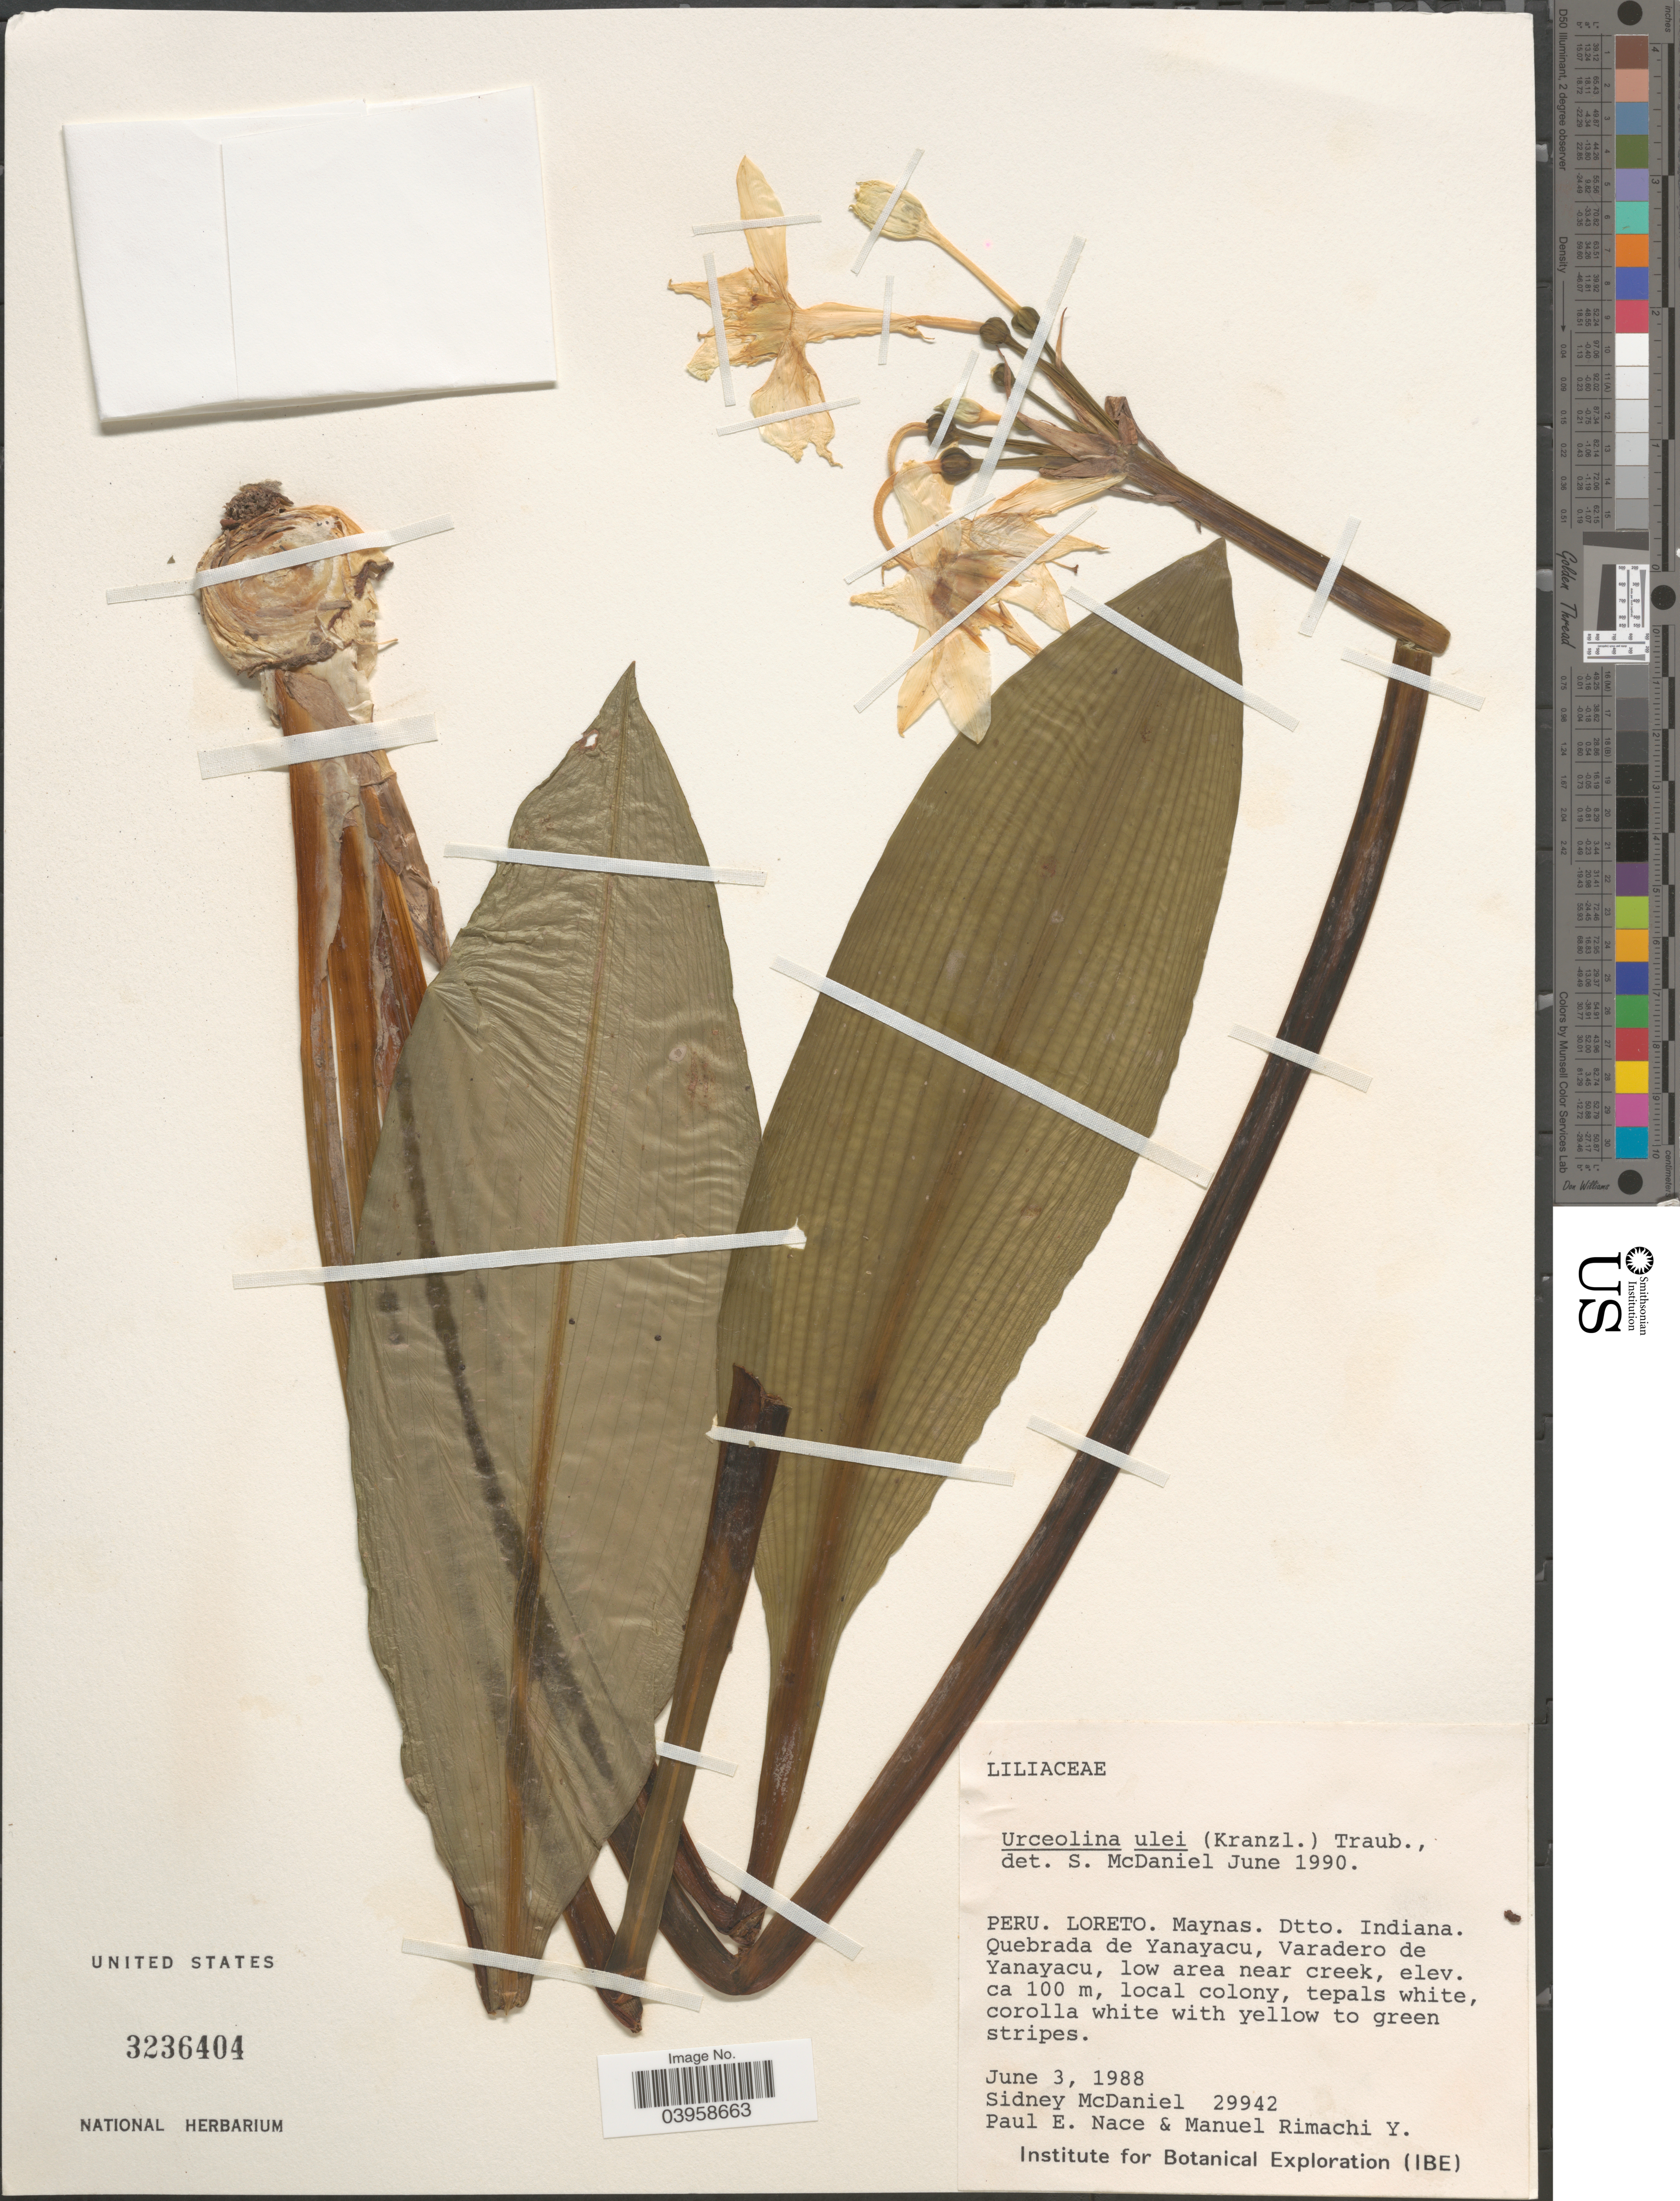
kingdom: Plantae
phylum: Tracheophyta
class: Liliopsida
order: Asparagales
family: Amaryllidaceae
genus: Eucharis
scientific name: Eucharis ulei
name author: Kranzl.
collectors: S. McDaniel, P. Nace & M. Rimachi Y.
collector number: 29942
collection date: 1988-06-03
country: Peru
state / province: Loreto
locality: Maynas. Dtto. Indiana. Quebrada de Yanayacu, Varadero de Yanayacu, low area near creek.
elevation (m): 100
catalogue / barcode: US 3236404